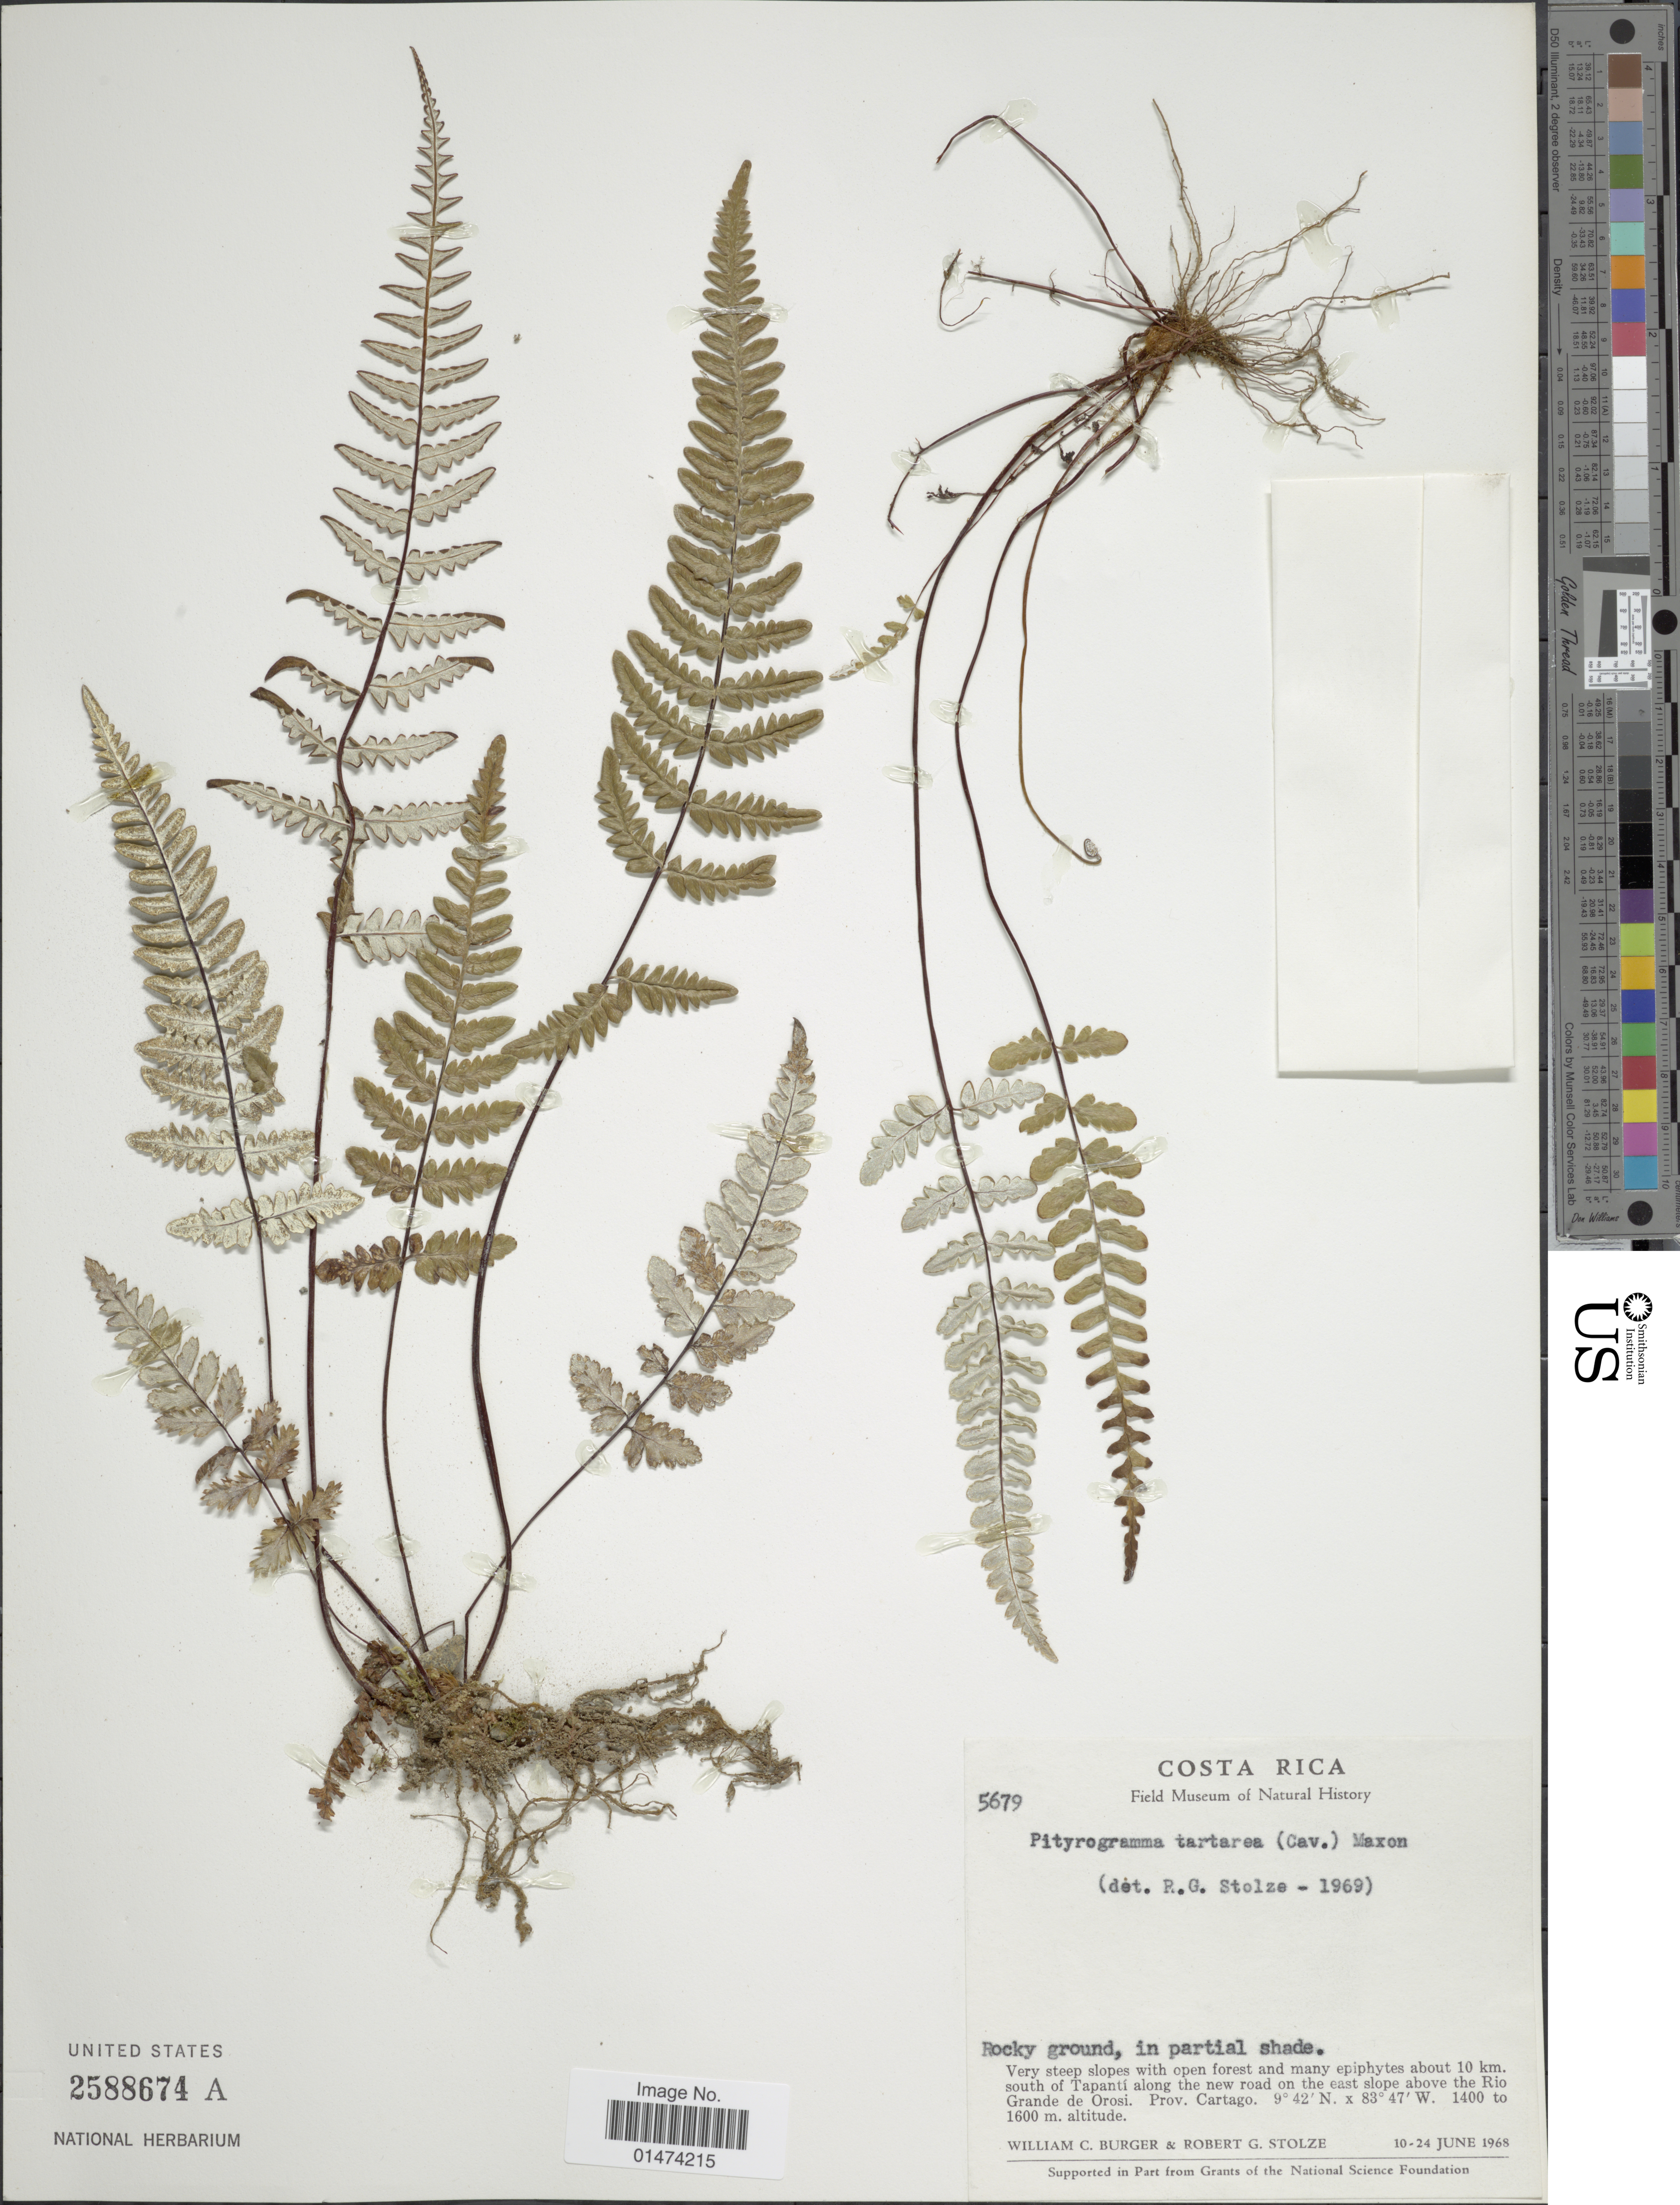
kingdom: Plantae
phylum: Tracheophyta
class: Polypodiopsida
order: Polypodiales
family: Pteridaceae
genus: Pityrogramma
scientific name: Pityrogramma tartarea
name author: (Cav.) Maxon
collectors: W. Burger & R. G. Stolze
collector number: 5679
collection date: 1968-06-10/1968-06-24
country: Costa Rica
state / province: Cartago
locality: Very steep slopes with open forest and many epiphytes about 10 km. south of Tapanti along the new road on the east slope above the Rio Grande de Orosi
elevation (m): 1400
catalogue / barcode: US 2588674A